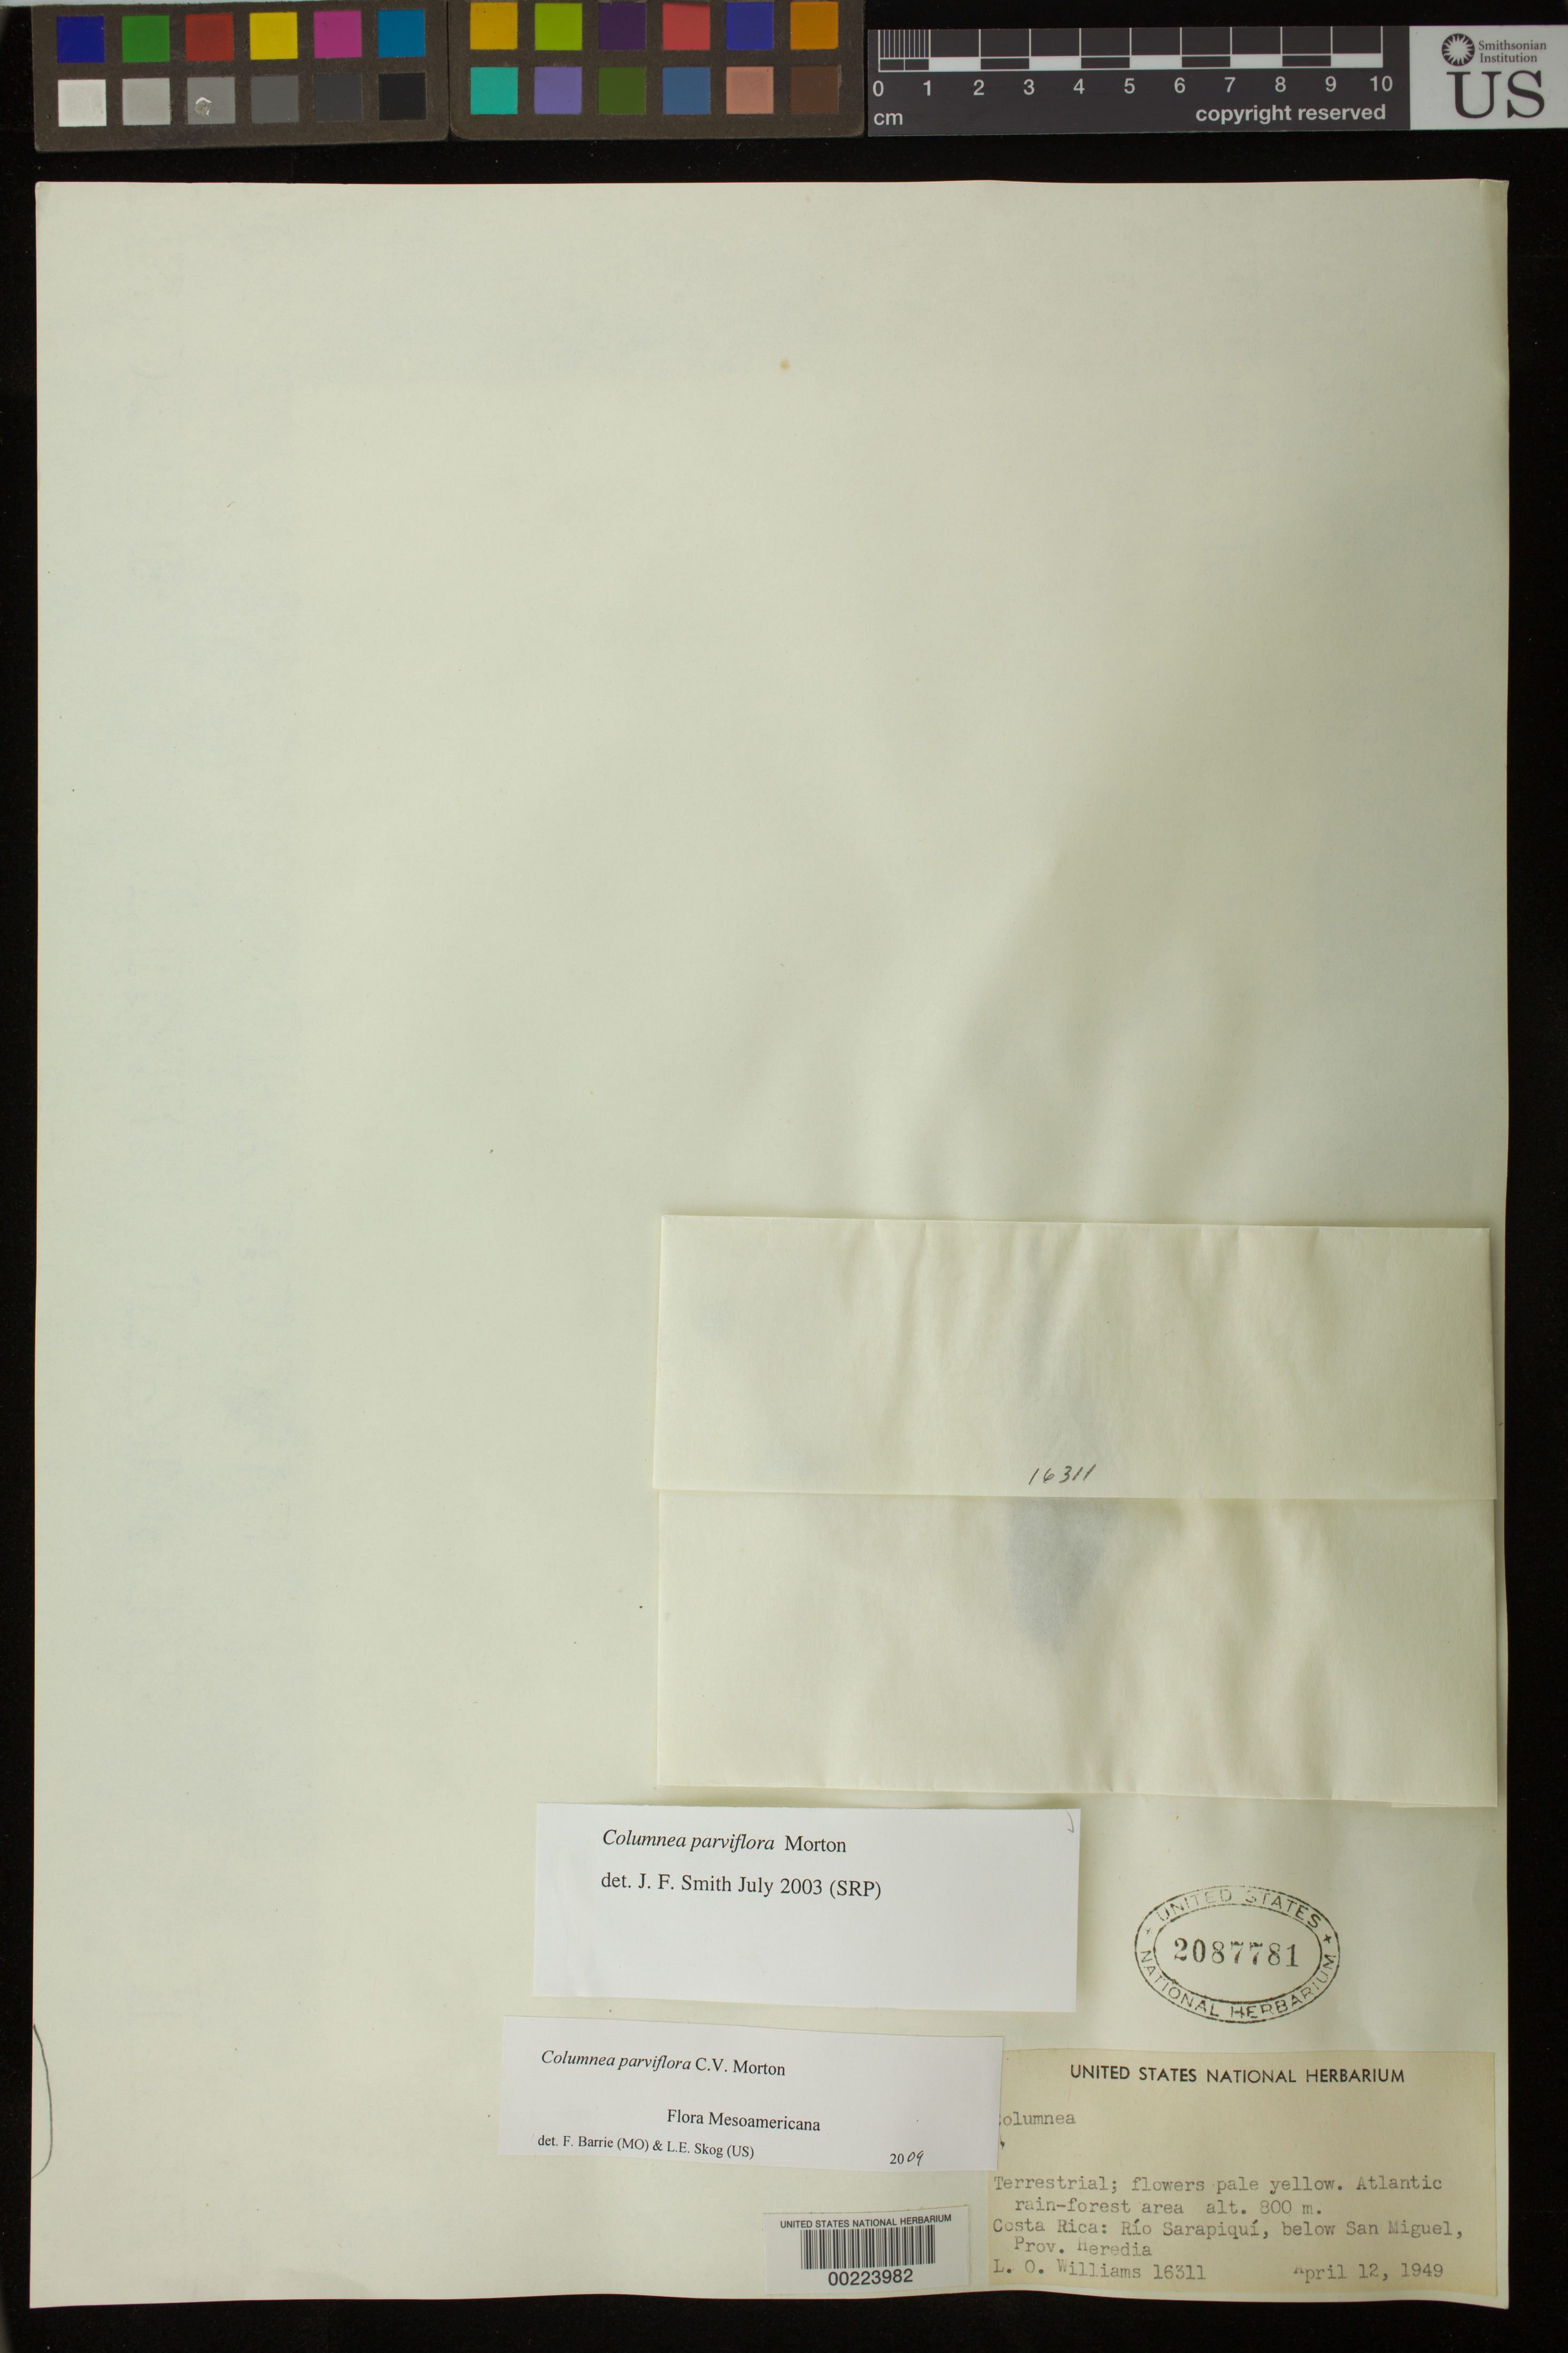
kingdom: Plantae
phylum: Tracheophyta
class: Magnoliopsida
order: Lamiales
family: Gesneriaceae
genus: Columnea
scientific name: Columnea herthae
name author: Mansf.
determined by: Clark, J. L.; Skog, Laurence E.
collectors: L. O. Williams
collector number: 16311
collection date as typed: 12 Apr 1949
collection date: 1949-04-12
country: Costa Rica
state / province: Heredia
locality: Río Sarapiquí, below San Miguel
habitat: Atlantic rain-forest area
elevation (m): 800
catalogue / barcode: US 2087781